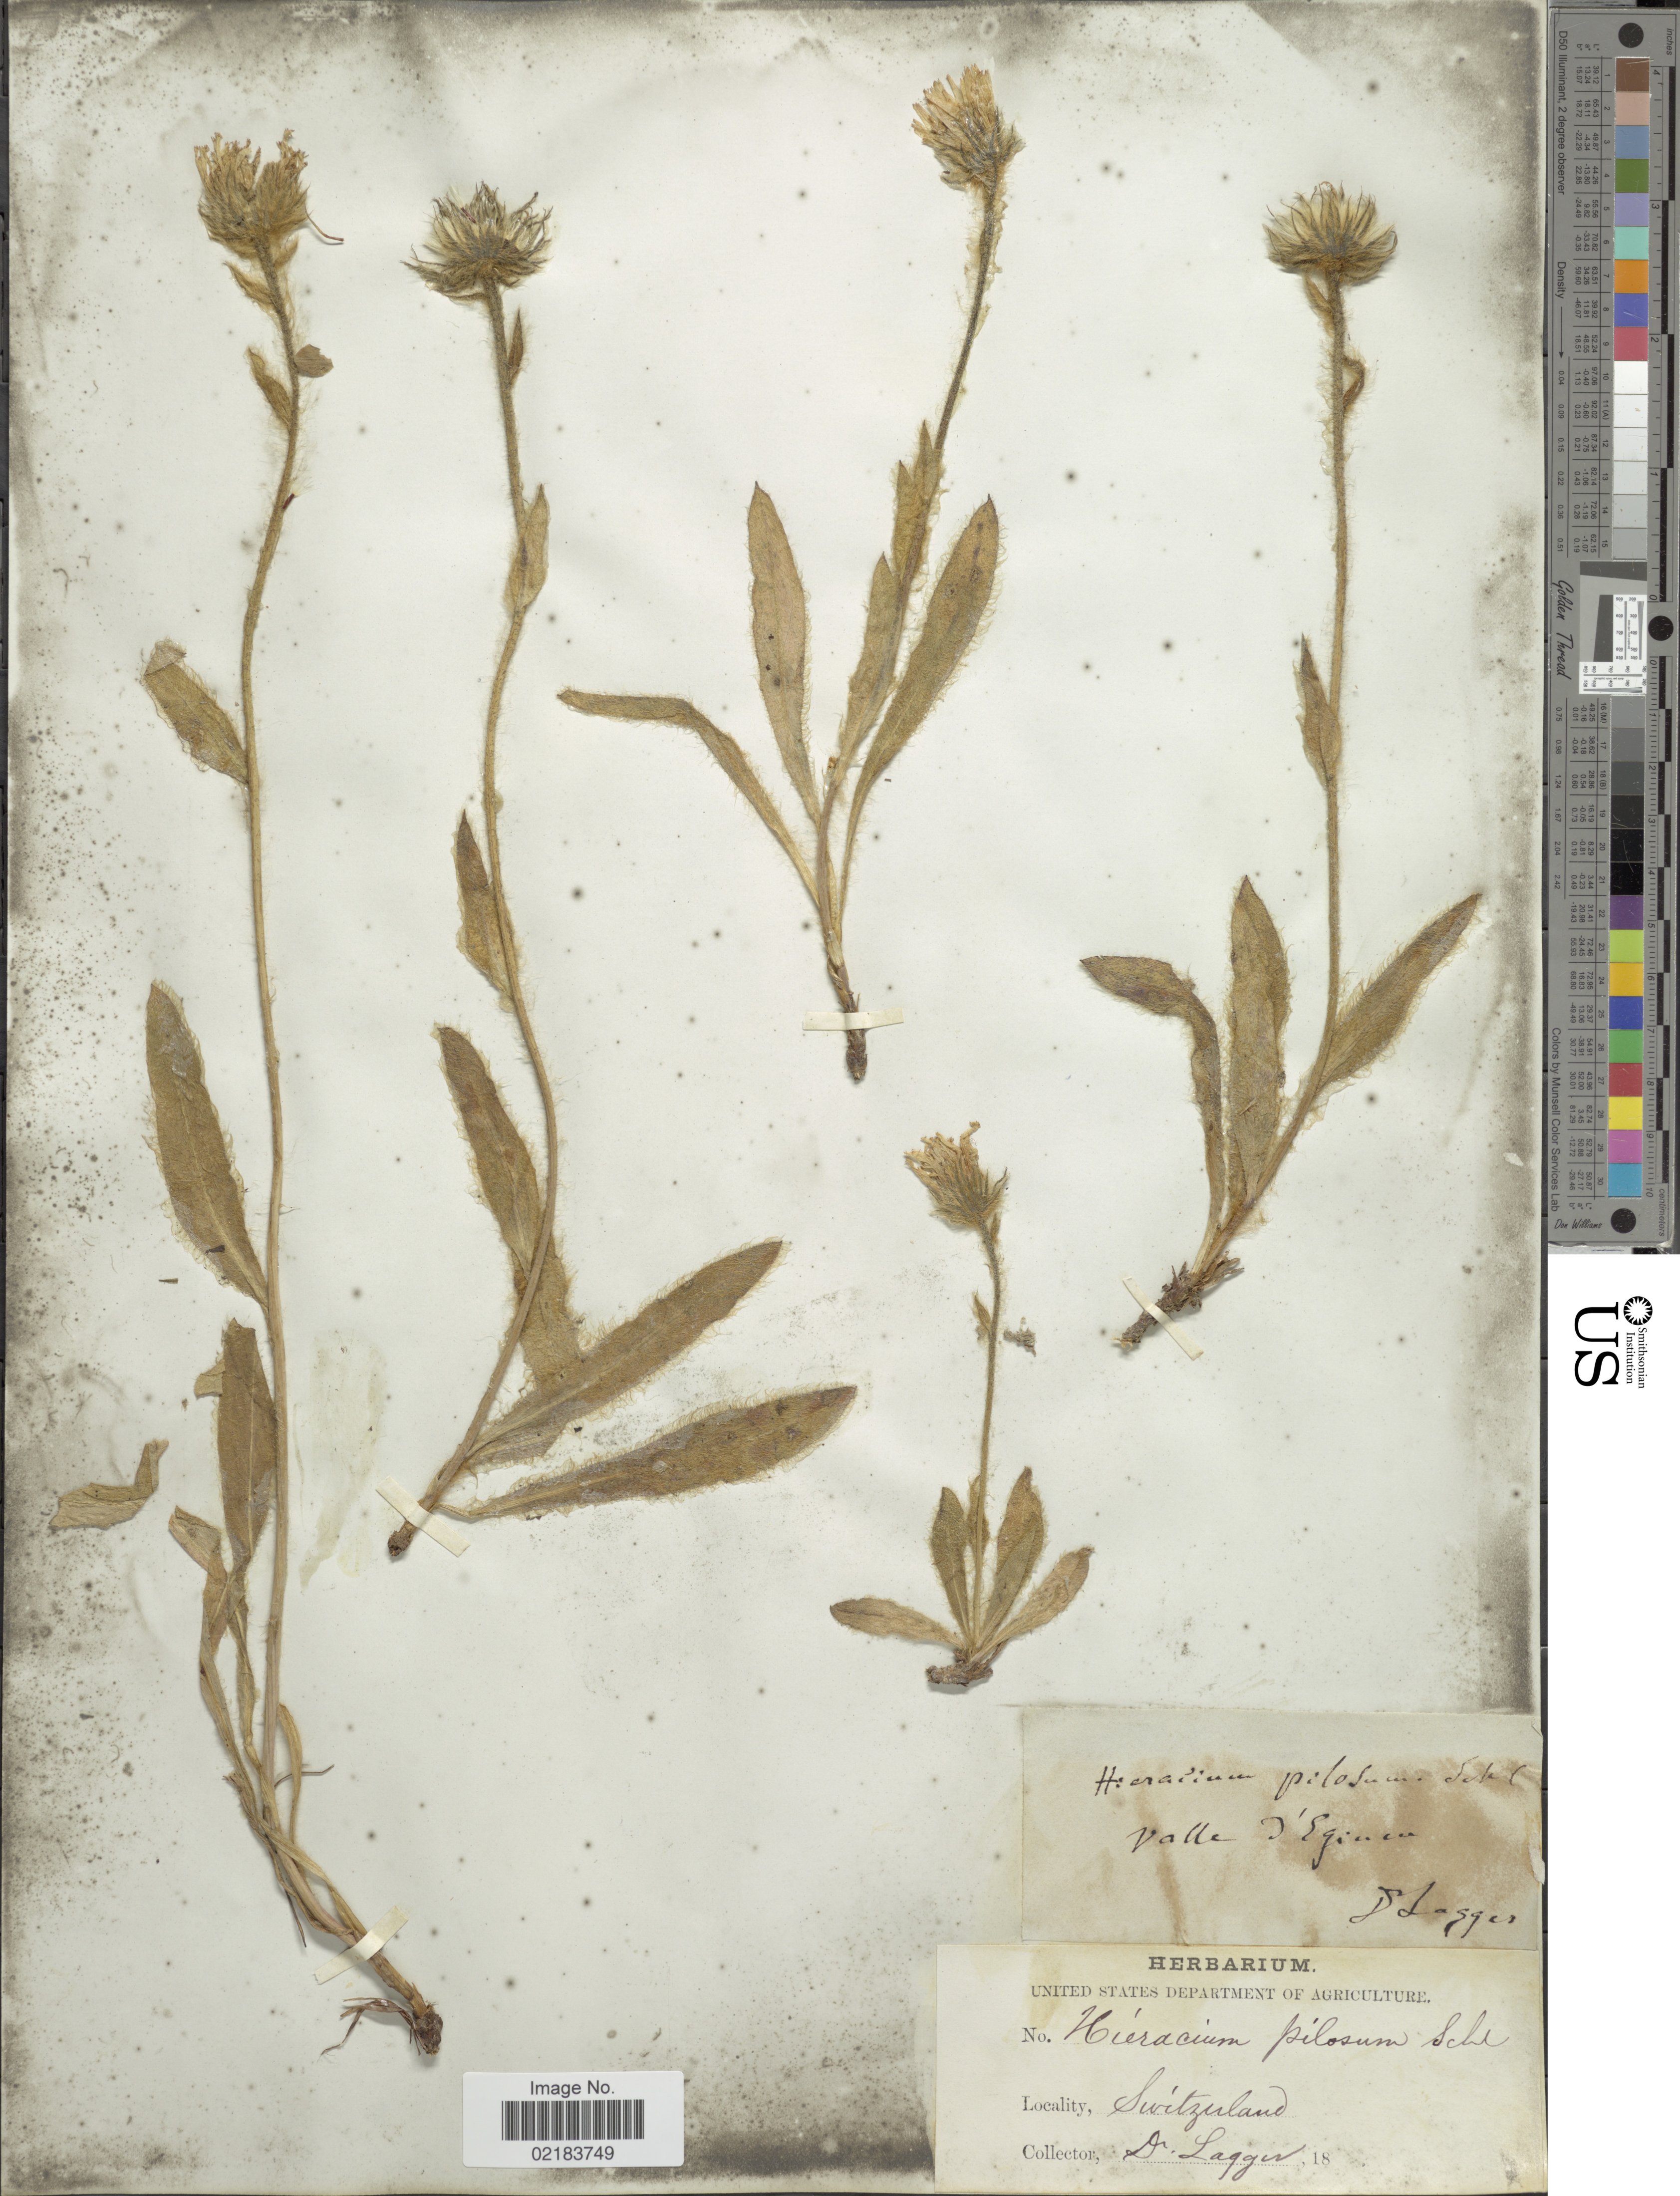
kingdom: Plantae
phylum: Tracheophyta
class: Magnoliopsida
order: Asterales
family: Asteraceae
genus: Hieracium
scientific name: Hieracium pilosum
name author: Froel.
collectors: D. Lagger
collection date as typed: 18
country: Switzerland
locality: Valle d'Eginen